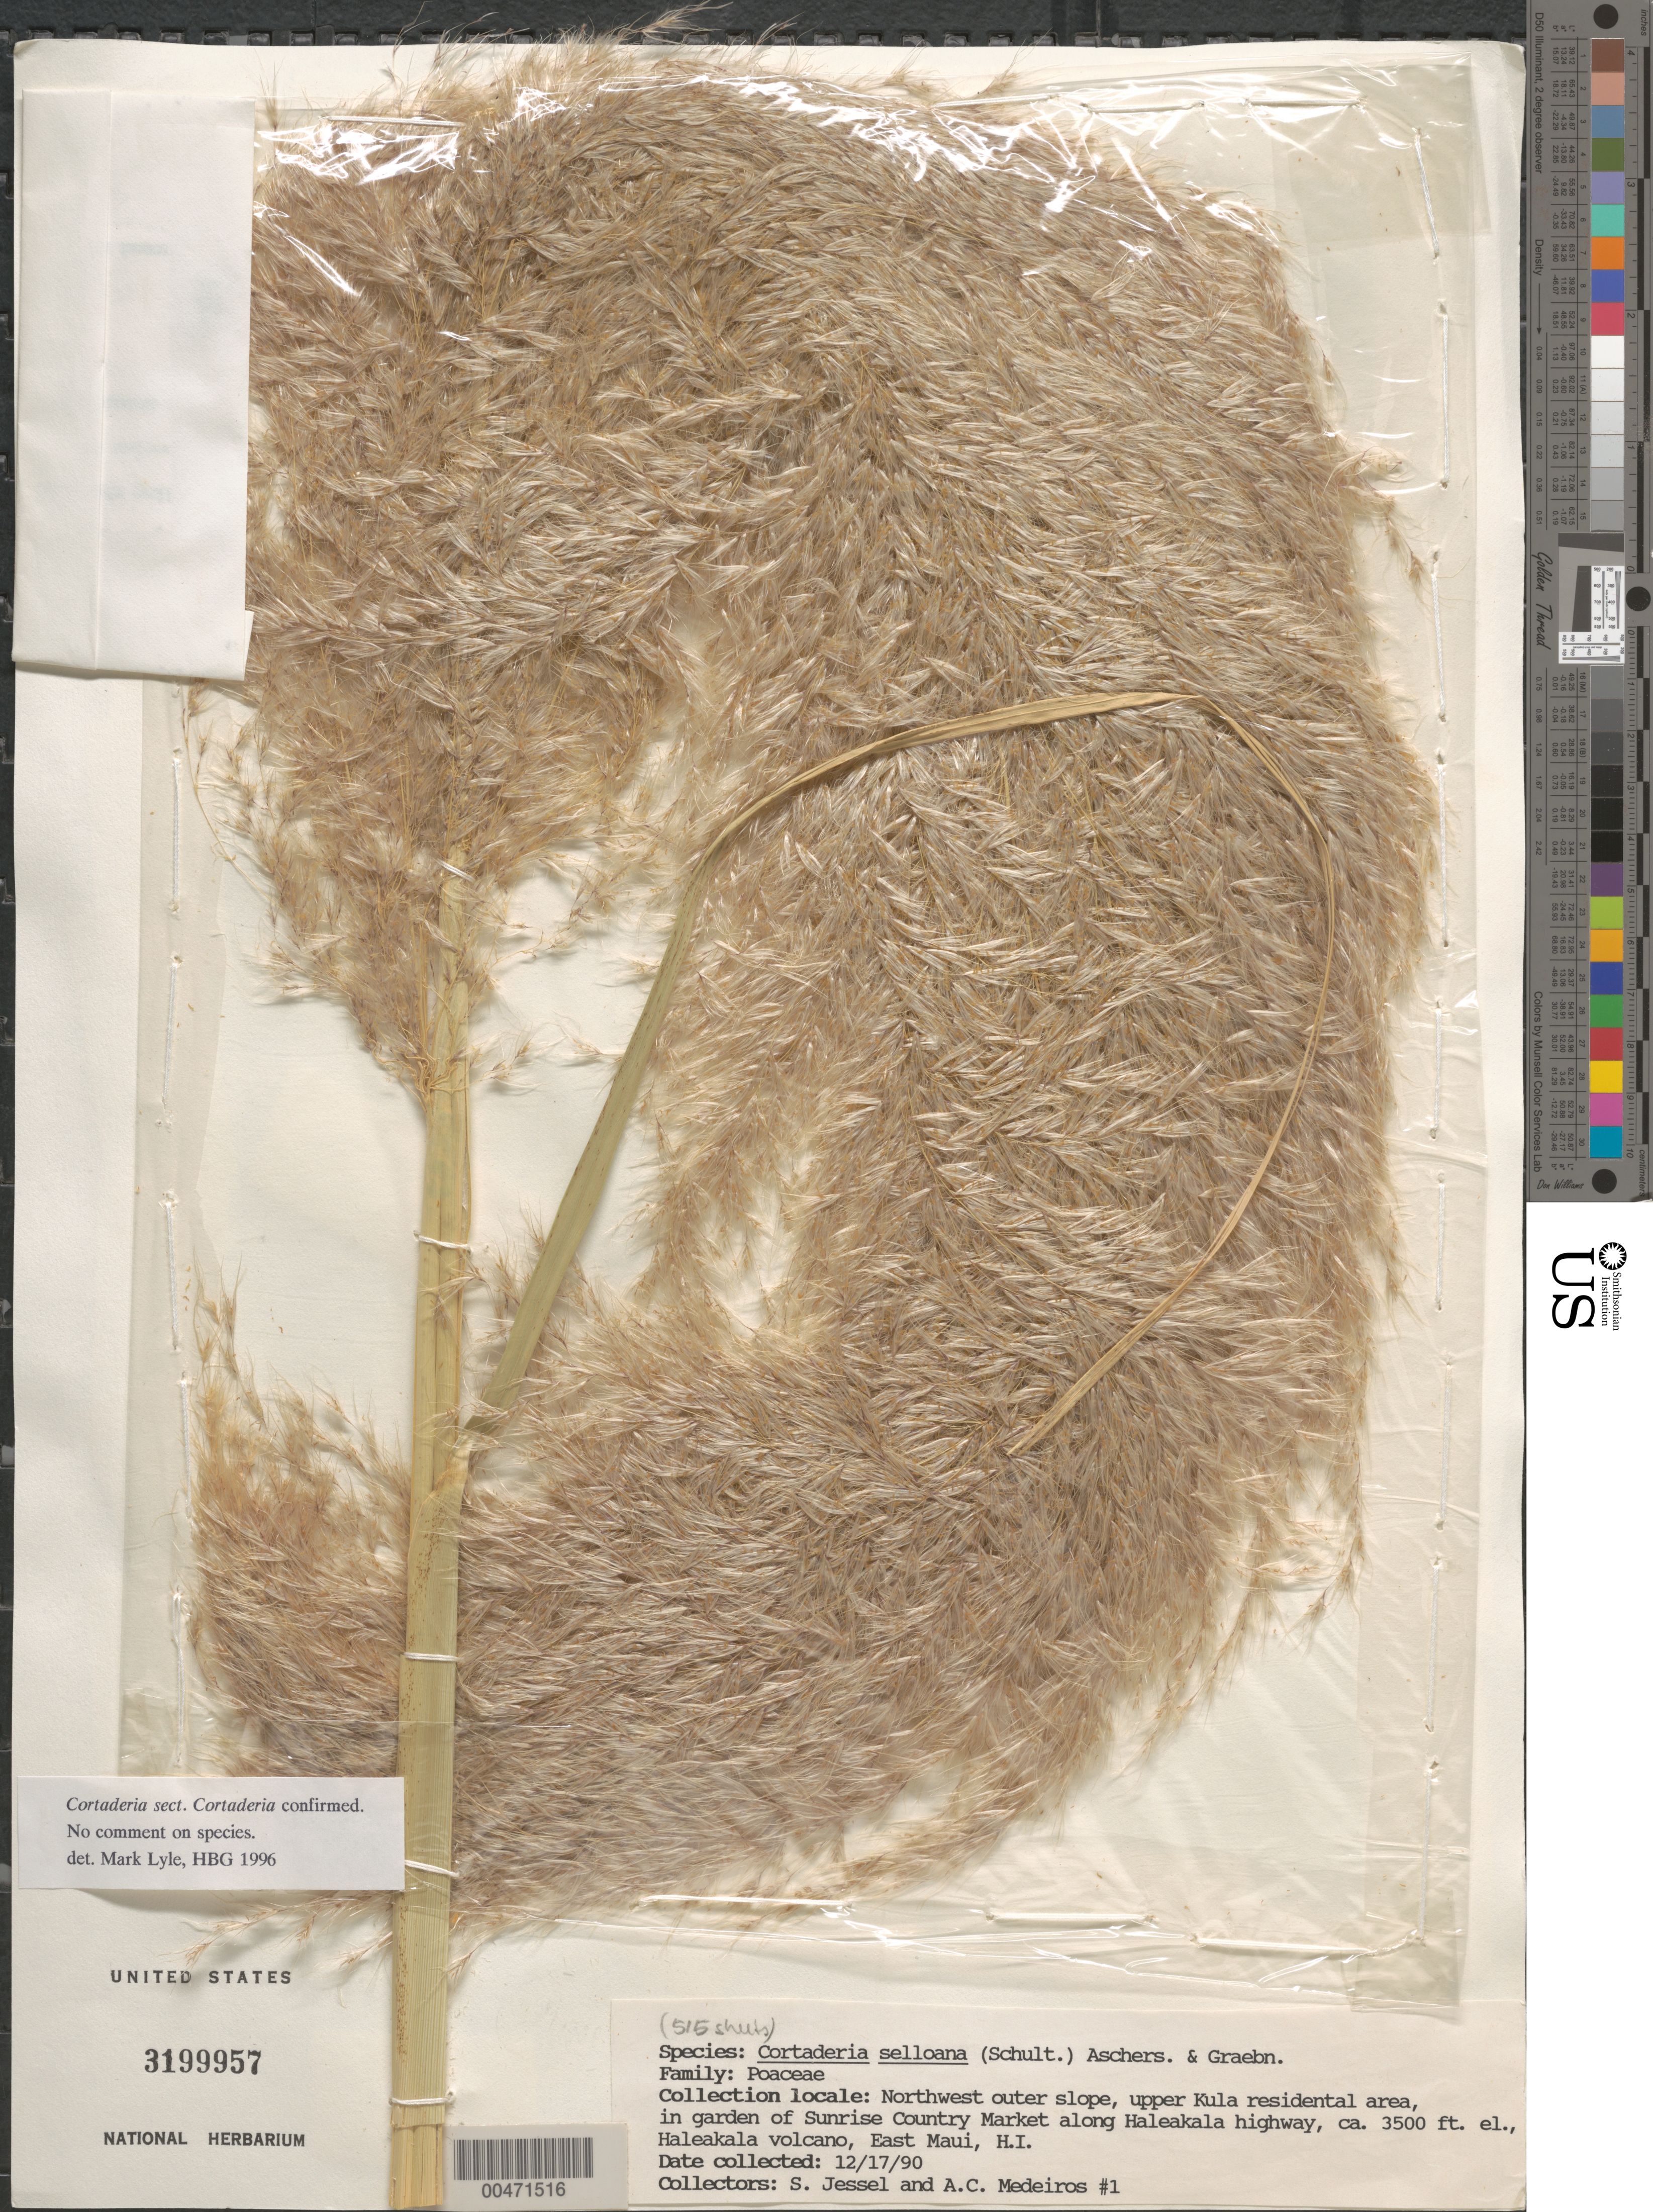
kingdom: Plantae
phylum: Tracheophyta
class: Liliopsida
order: Poales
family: Poaceae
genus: Cortaderia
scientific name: Cortaderia selloana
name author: (Schult. & Schult. f.) Asch. & Graebn.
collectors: S. Jessel & A. Medeiros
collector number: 1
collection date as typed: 17 Dec 1990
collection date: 1990-12-17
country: United States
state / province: Hawaii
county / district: Maui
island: Maui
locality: NW outer slope, upper Kula residential area, in garden of Sunrise Country Market along Haleakala hwy, Haleakala Volcano, E Maui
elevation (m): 1067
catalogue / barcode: US 3199957